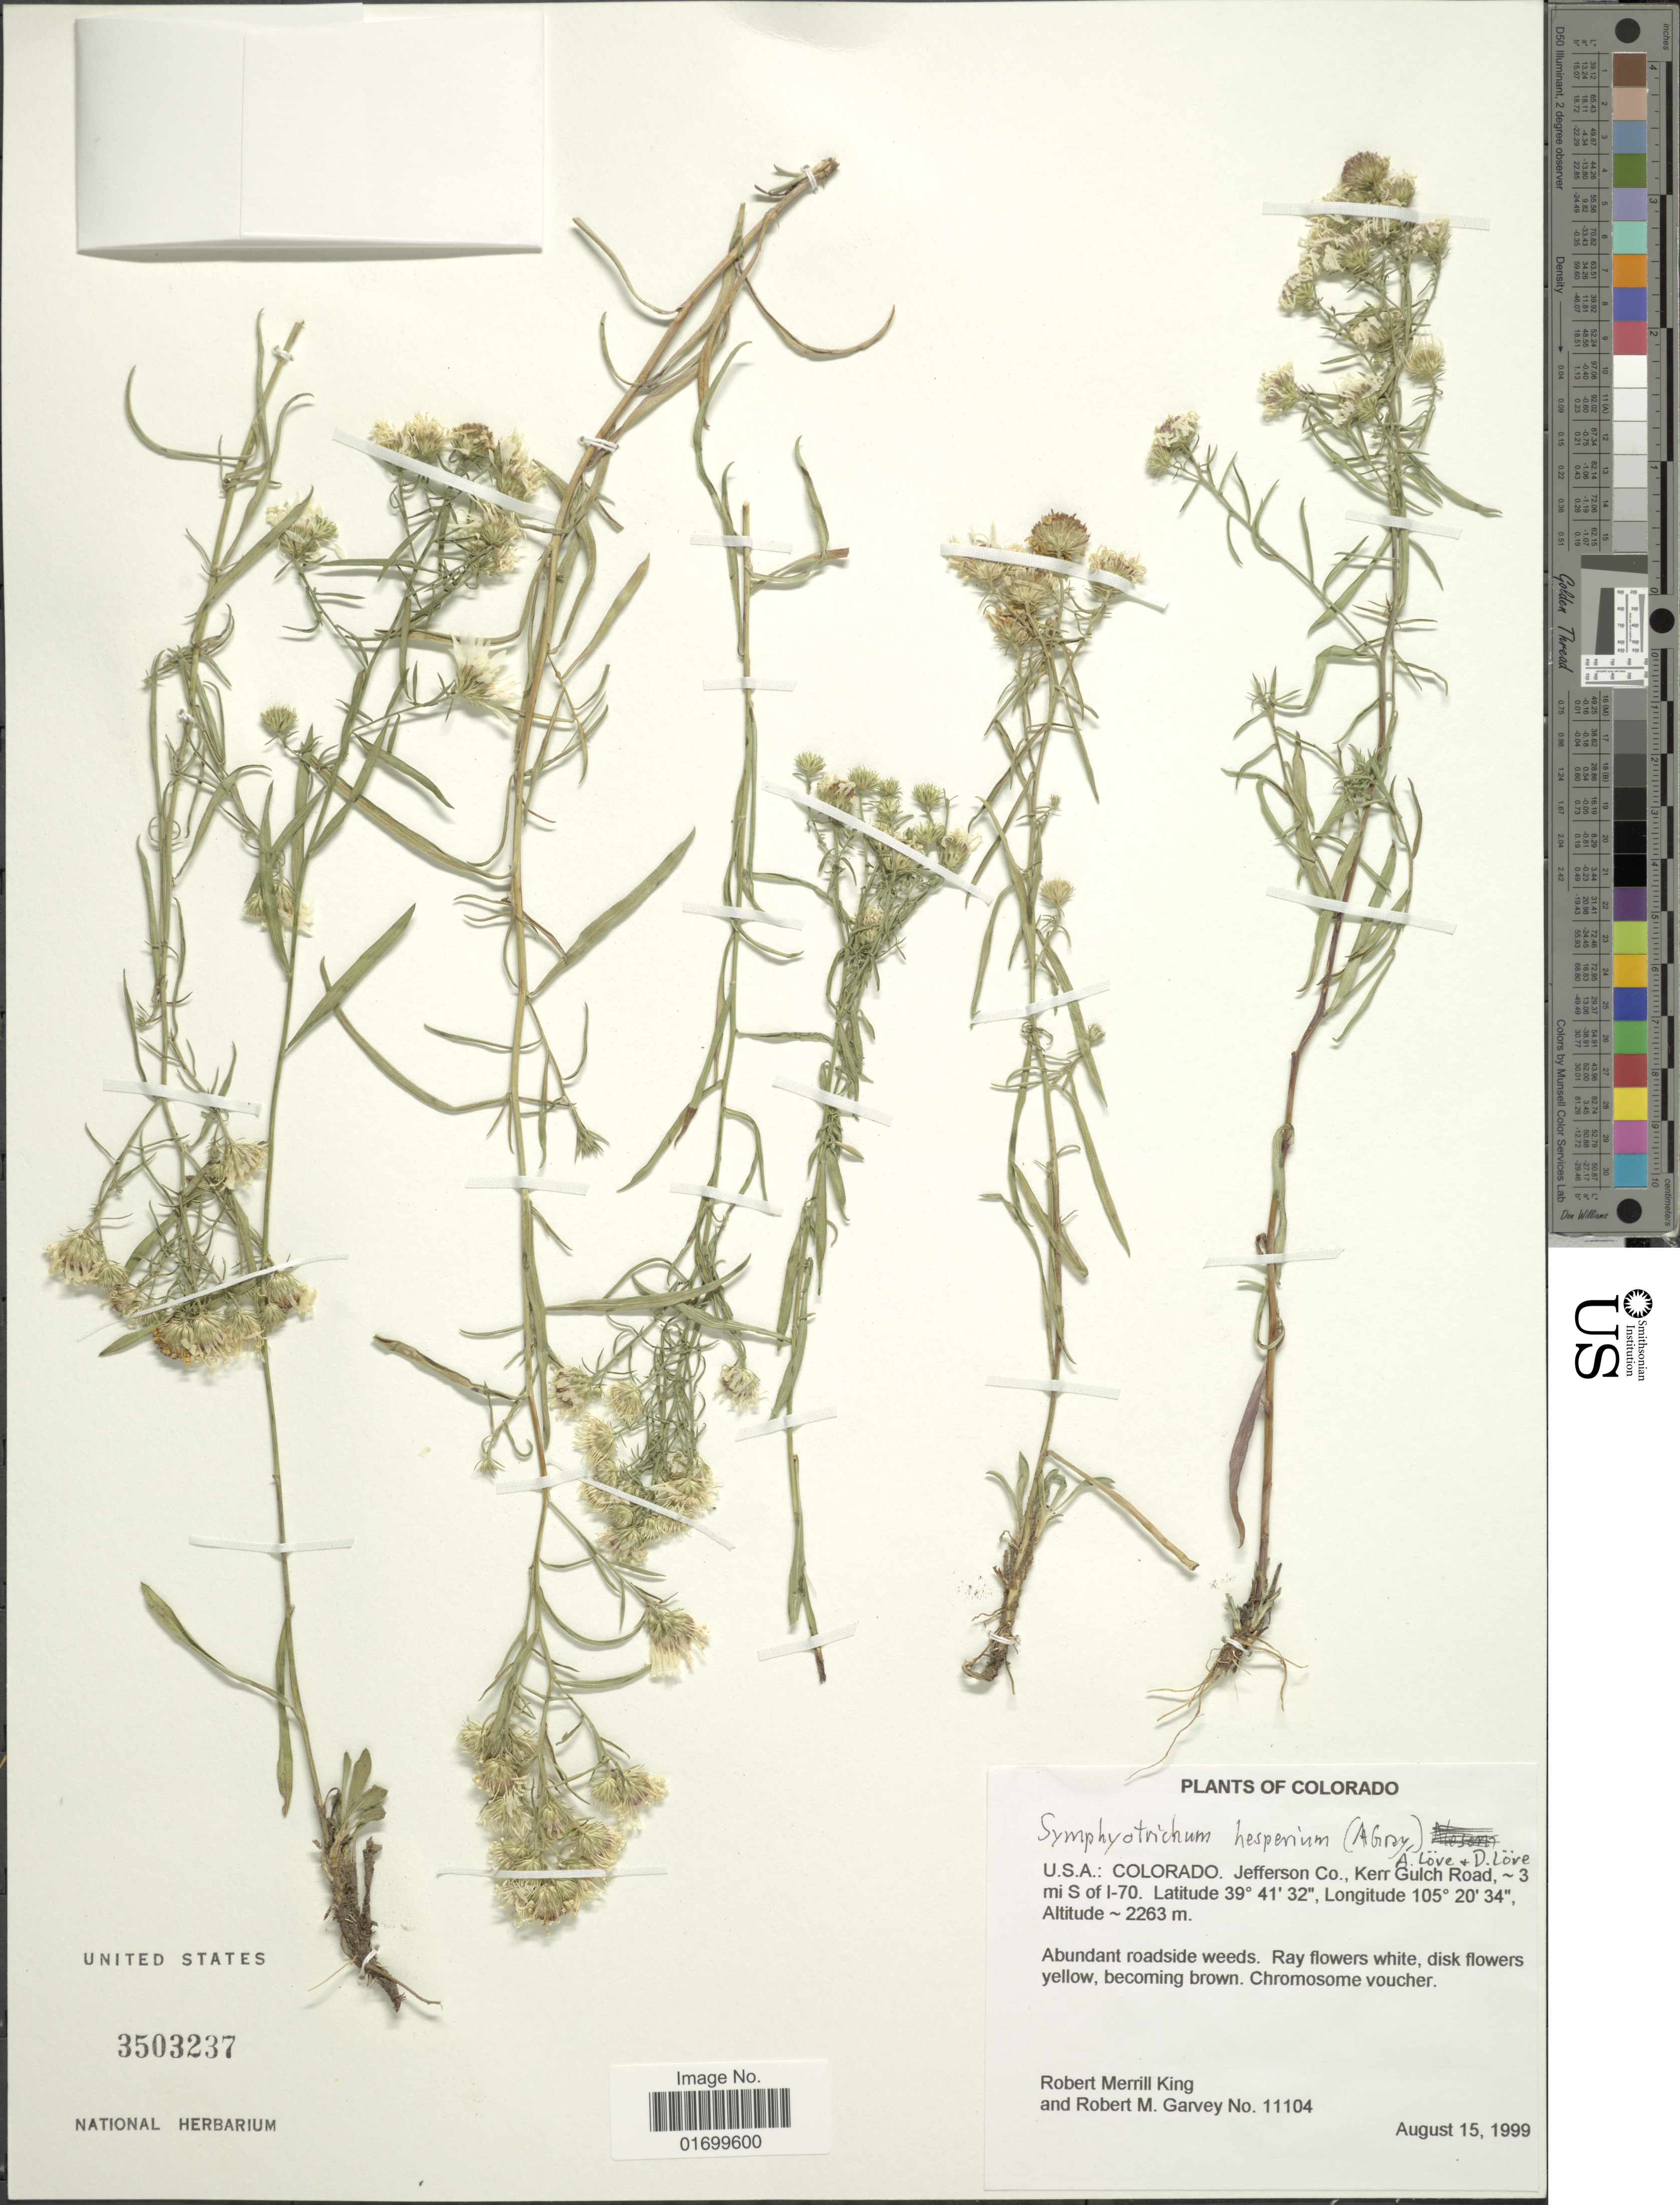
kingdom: Plantae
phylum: Tracheophyta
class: Magnoliopsida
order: Asterales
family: Asteraceae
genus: Symphyotrichum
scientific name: Symphyotrichum hesperium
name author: (A. Gray) Á. Löve & D. Löve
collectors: R. M. King & R. Garvey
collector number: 11104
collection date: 1999-08-15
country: United States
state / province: Colorado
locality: Jefferson Co., Kerr Gulch Road, 3 mi S of I-70.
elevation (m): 2263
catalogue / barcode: US 3503237